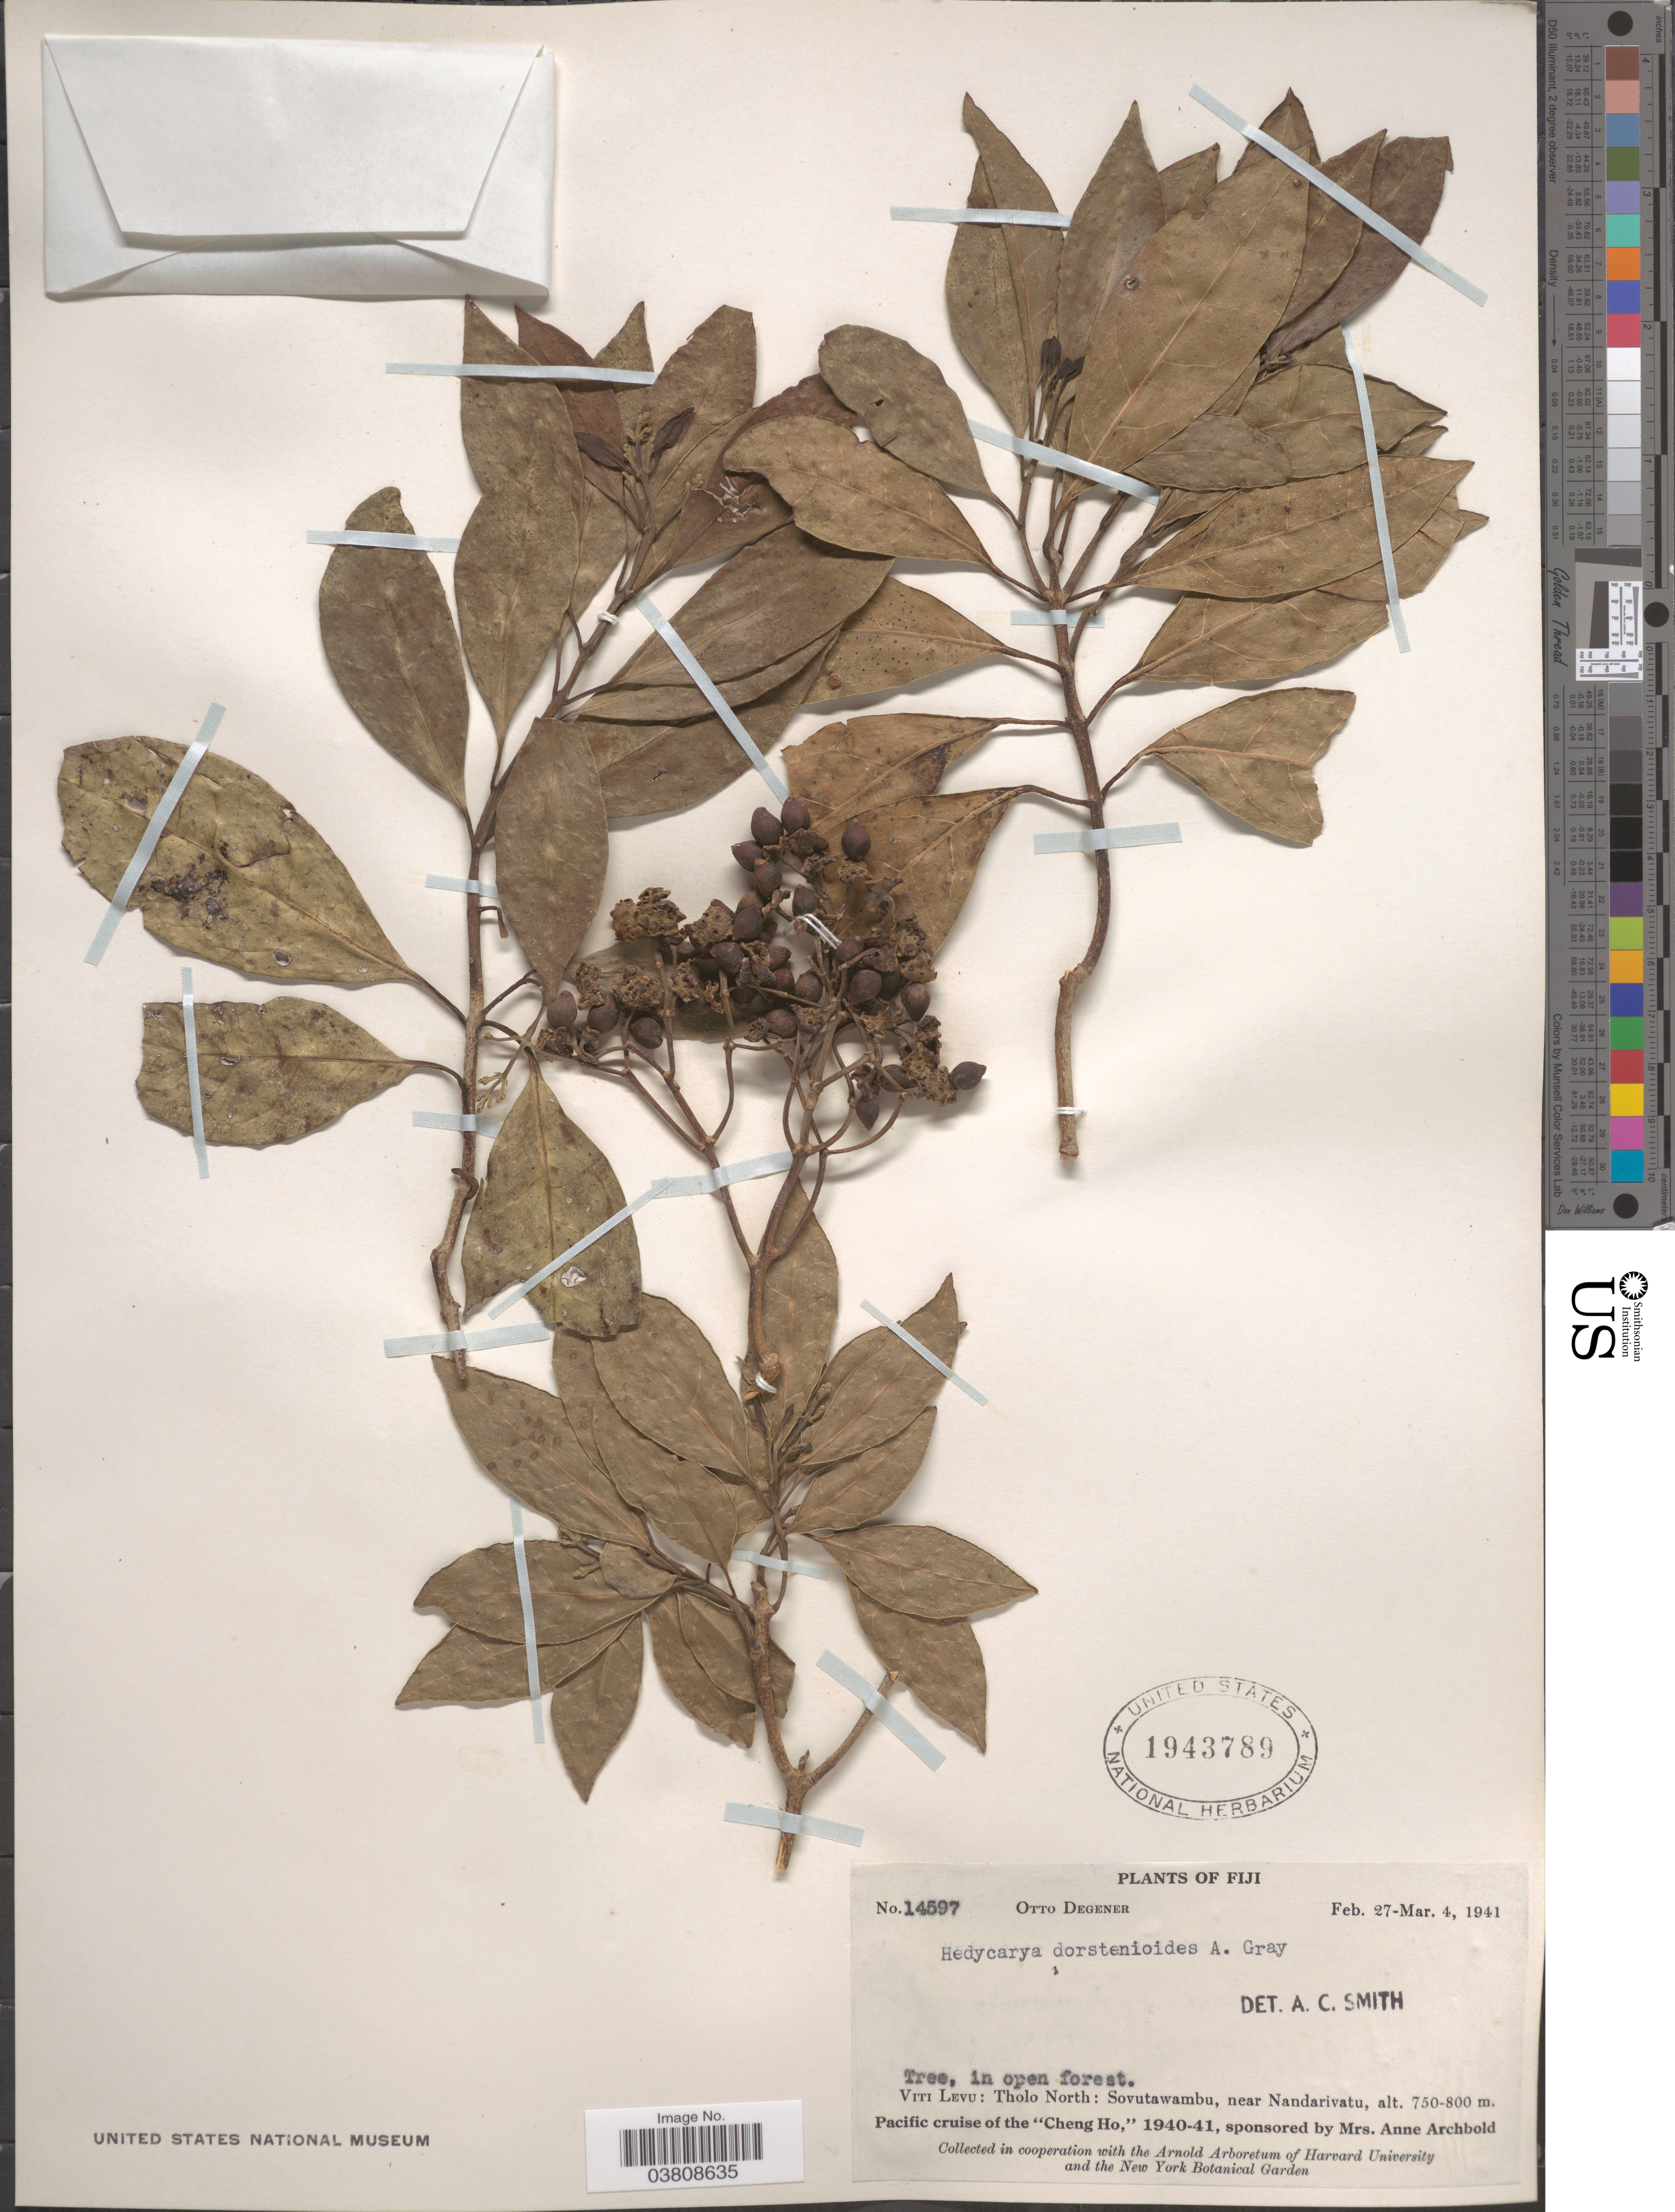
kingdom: Plantae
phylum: Tracheophyta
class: Magnoliopsida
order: Laurales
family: Monimiaceae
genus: Hedycarya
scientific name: Hedycarya dorstenioides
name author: A. Gray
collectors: O. Degener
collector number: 14597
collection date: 1941-02-27/1941-03-04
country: Fiji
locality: Viti Levu: Tholo North: Sovutawambu, near Nandarivatu.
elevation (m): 750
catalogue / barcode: US 1943789